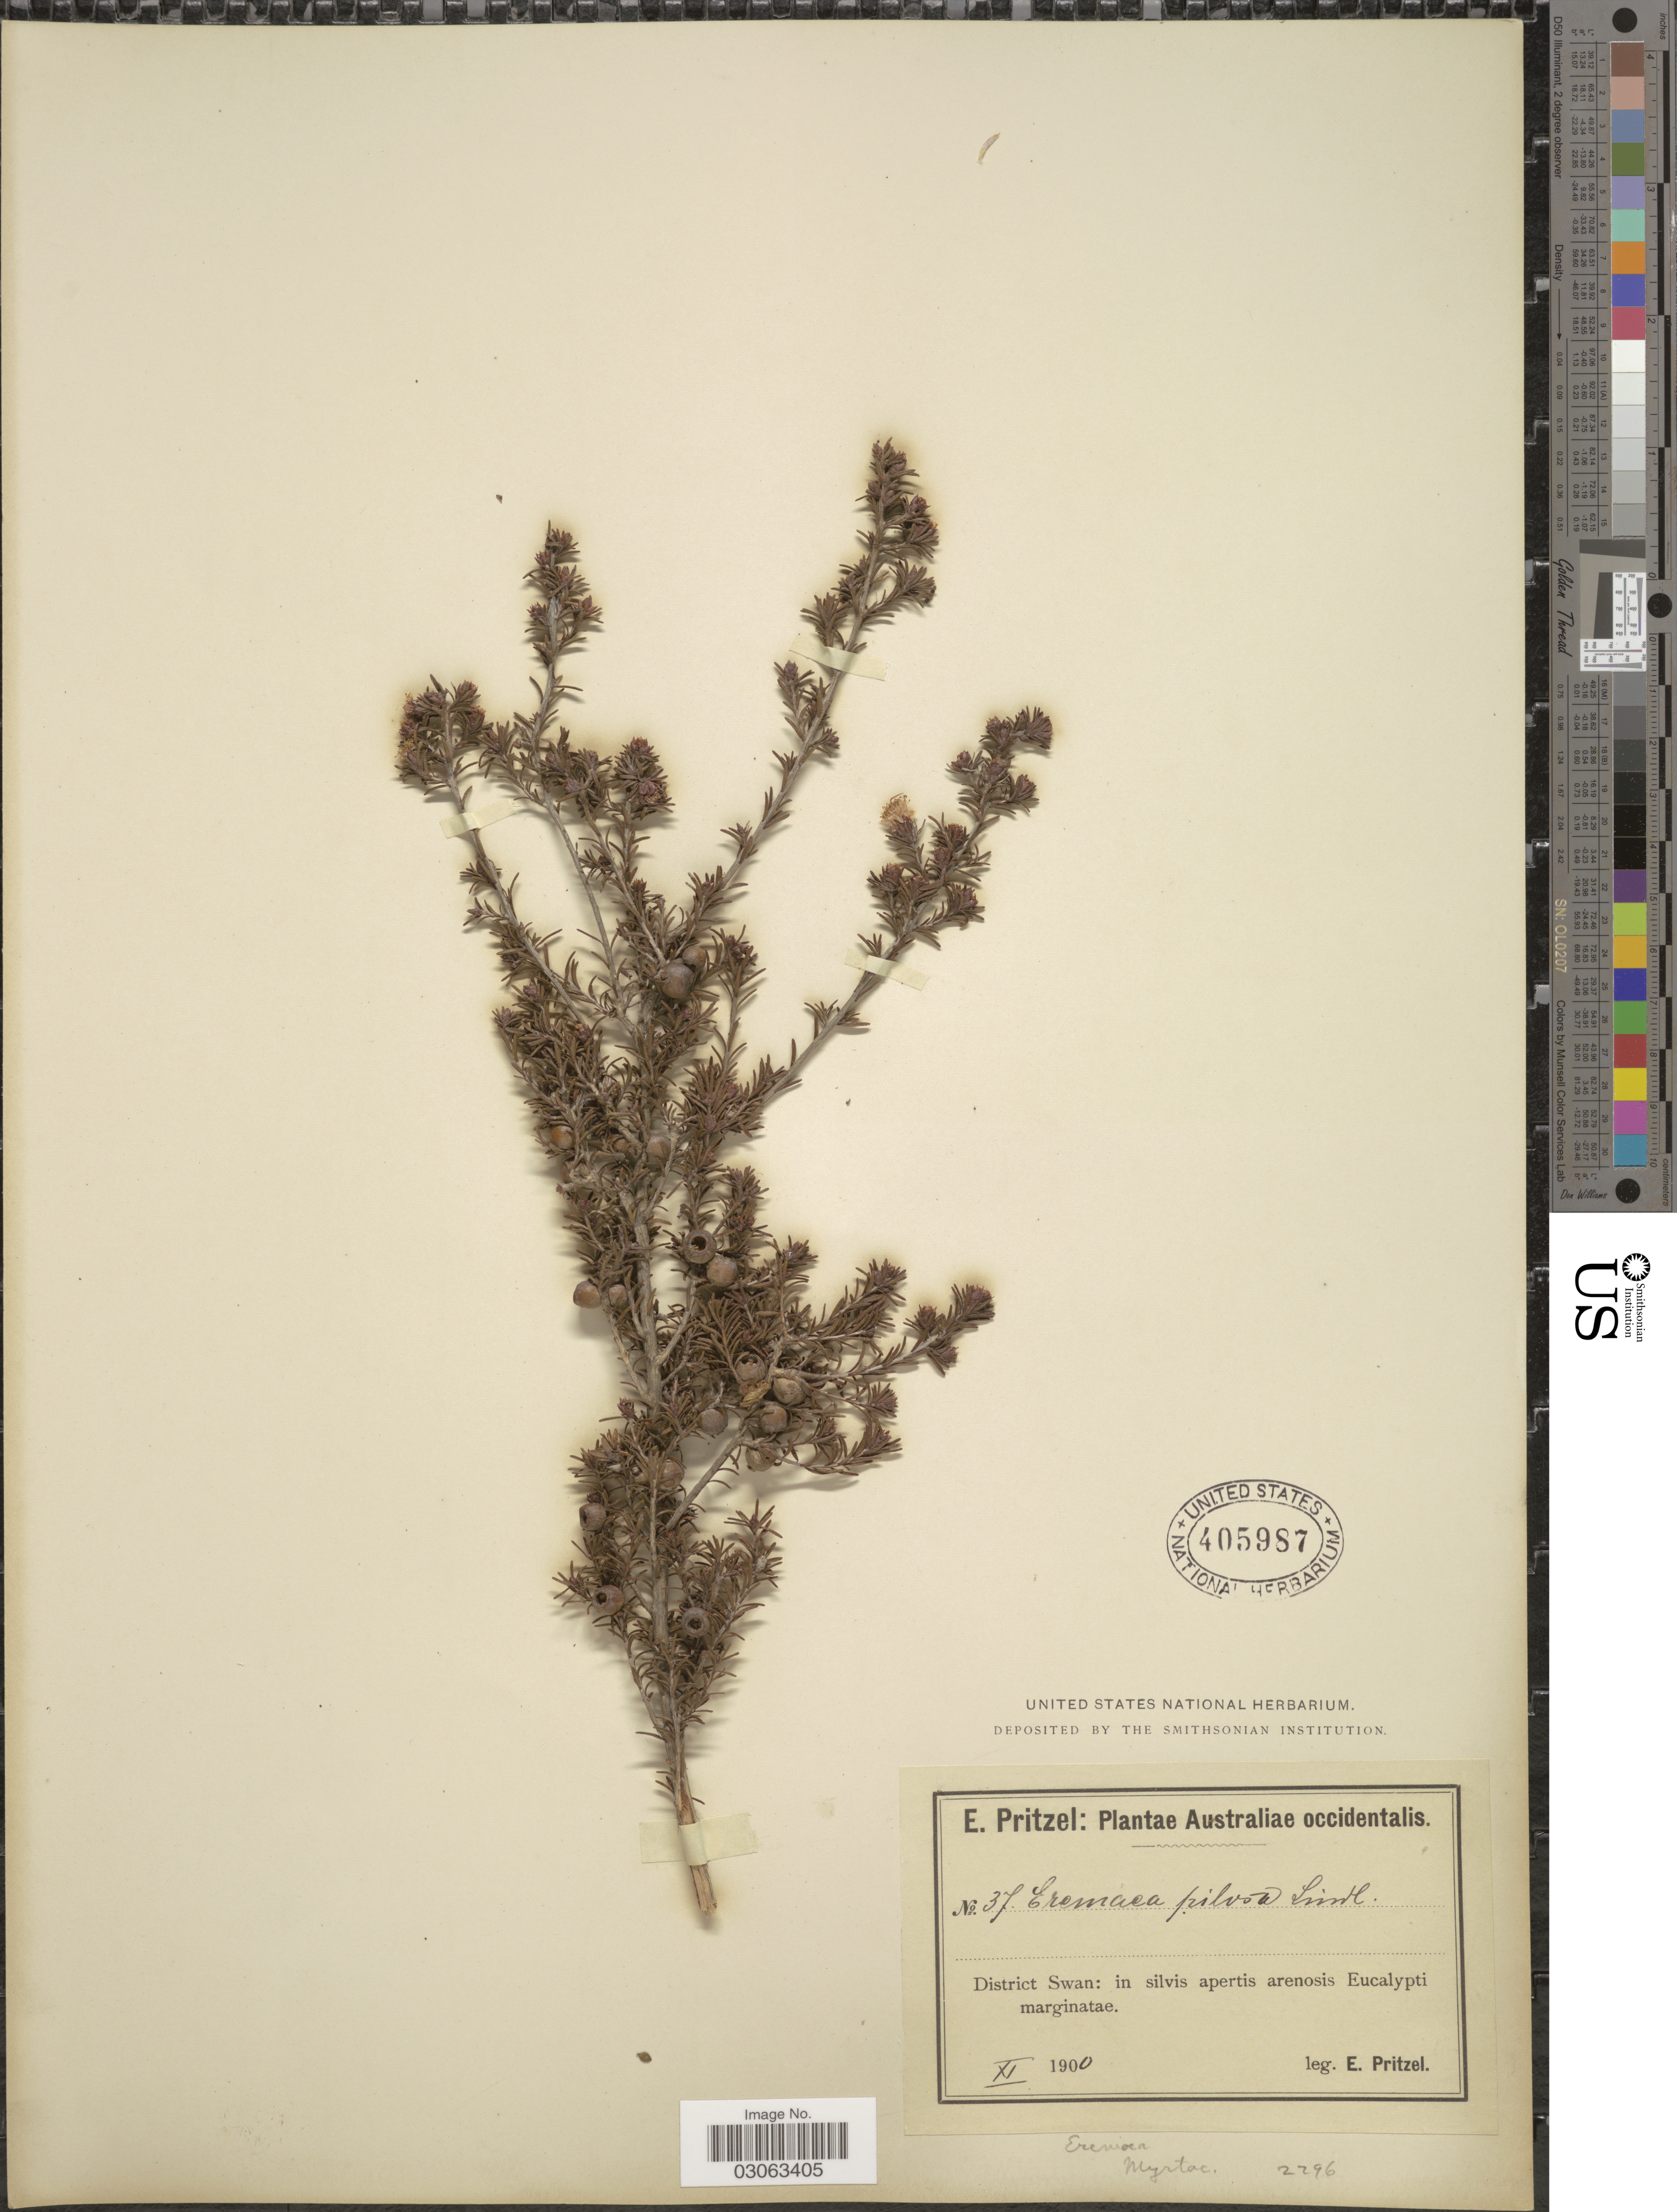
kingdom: Plantae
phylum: Tracheophyta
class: Magnoliopsida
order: Myrtales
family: Myrtaceae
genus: Eremaea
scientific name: Eremaea pilosa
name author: Lindl.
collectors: E. G. Pritzel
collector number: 37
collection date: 1900-11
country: Australia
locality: Australiae occidentalis. District Swan.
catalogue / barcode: US 405987